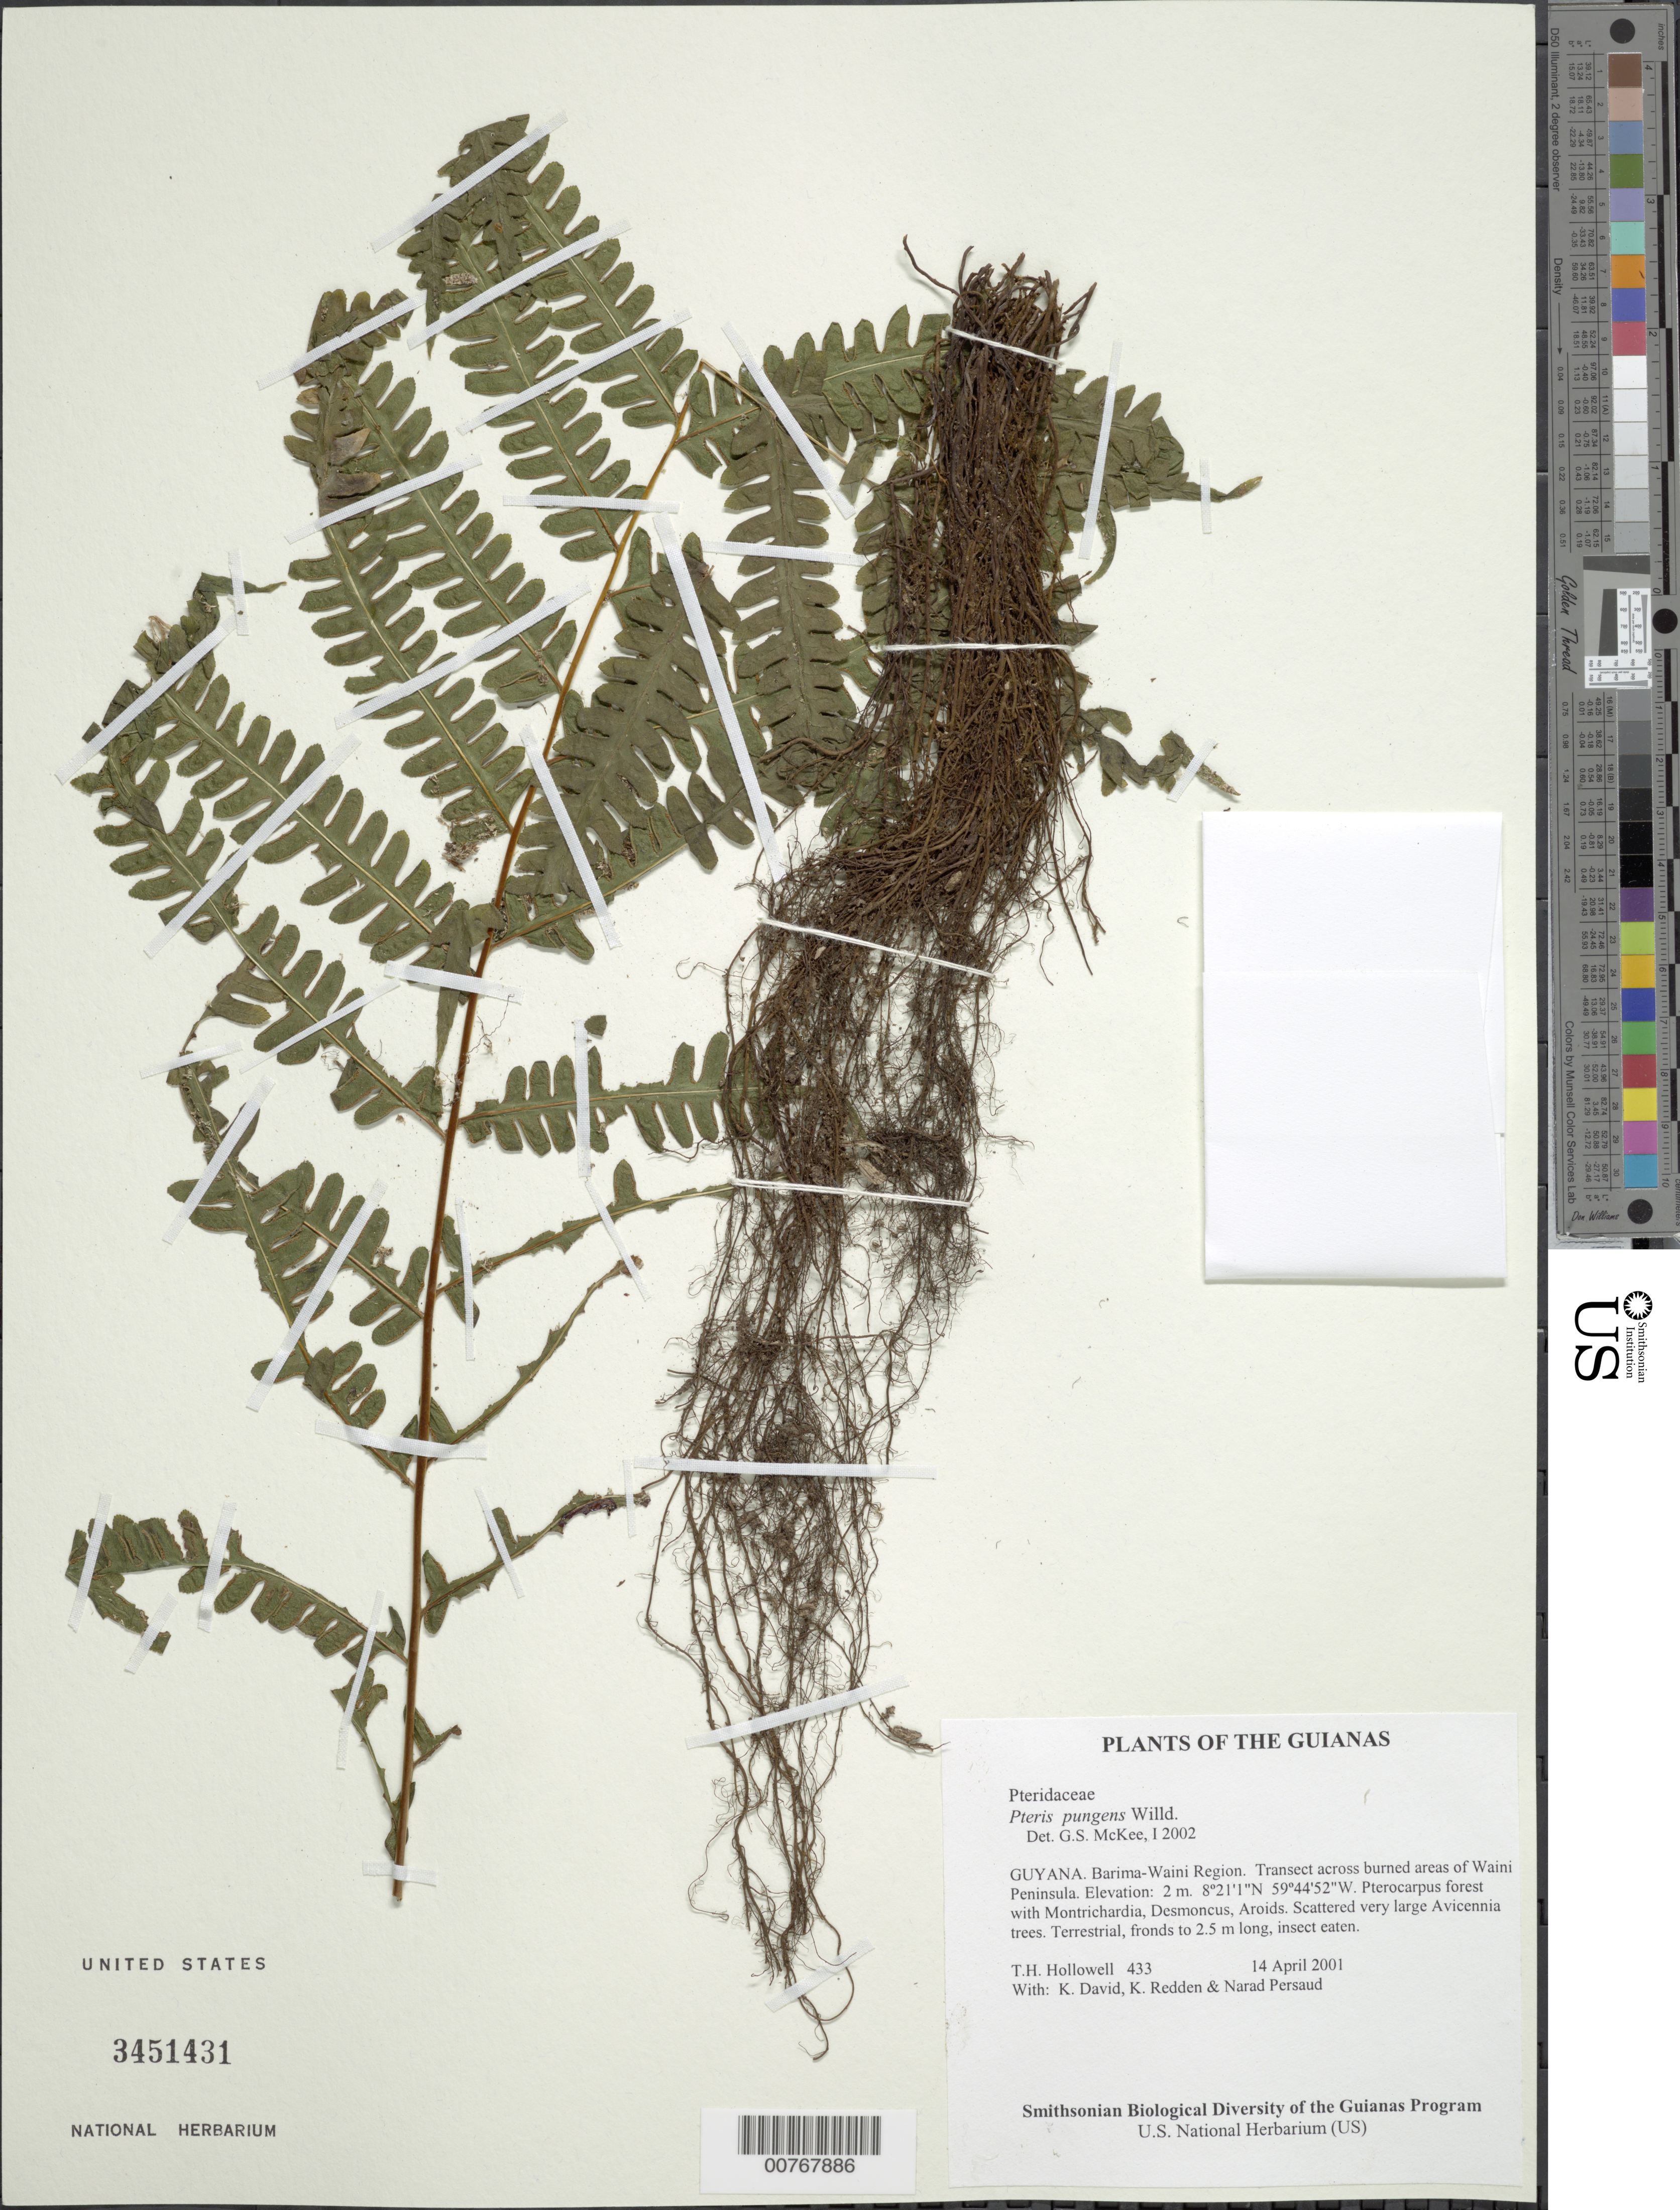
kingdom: Plantae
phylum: Tracheophyta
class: Polypodiopsida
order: Polypodiales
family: Pteridaceae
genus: Pteris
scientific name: Pteris pungens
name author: Willd.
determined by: McKee, G. S., (US), NMNH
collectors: T. Hollowell, K. David, K. M. Redden & N. Persaud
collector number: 433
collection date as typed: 14 April 2001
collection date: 2001-04-14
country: Guyana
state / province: Barima-Waini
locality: Transect across burned areas of Waini Peninsula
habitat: Pterocarpus forest with Montrichardia, Desmoncus, Aroids. Scattered very large Avicennia trees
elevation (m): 2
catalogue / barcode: US 3451431